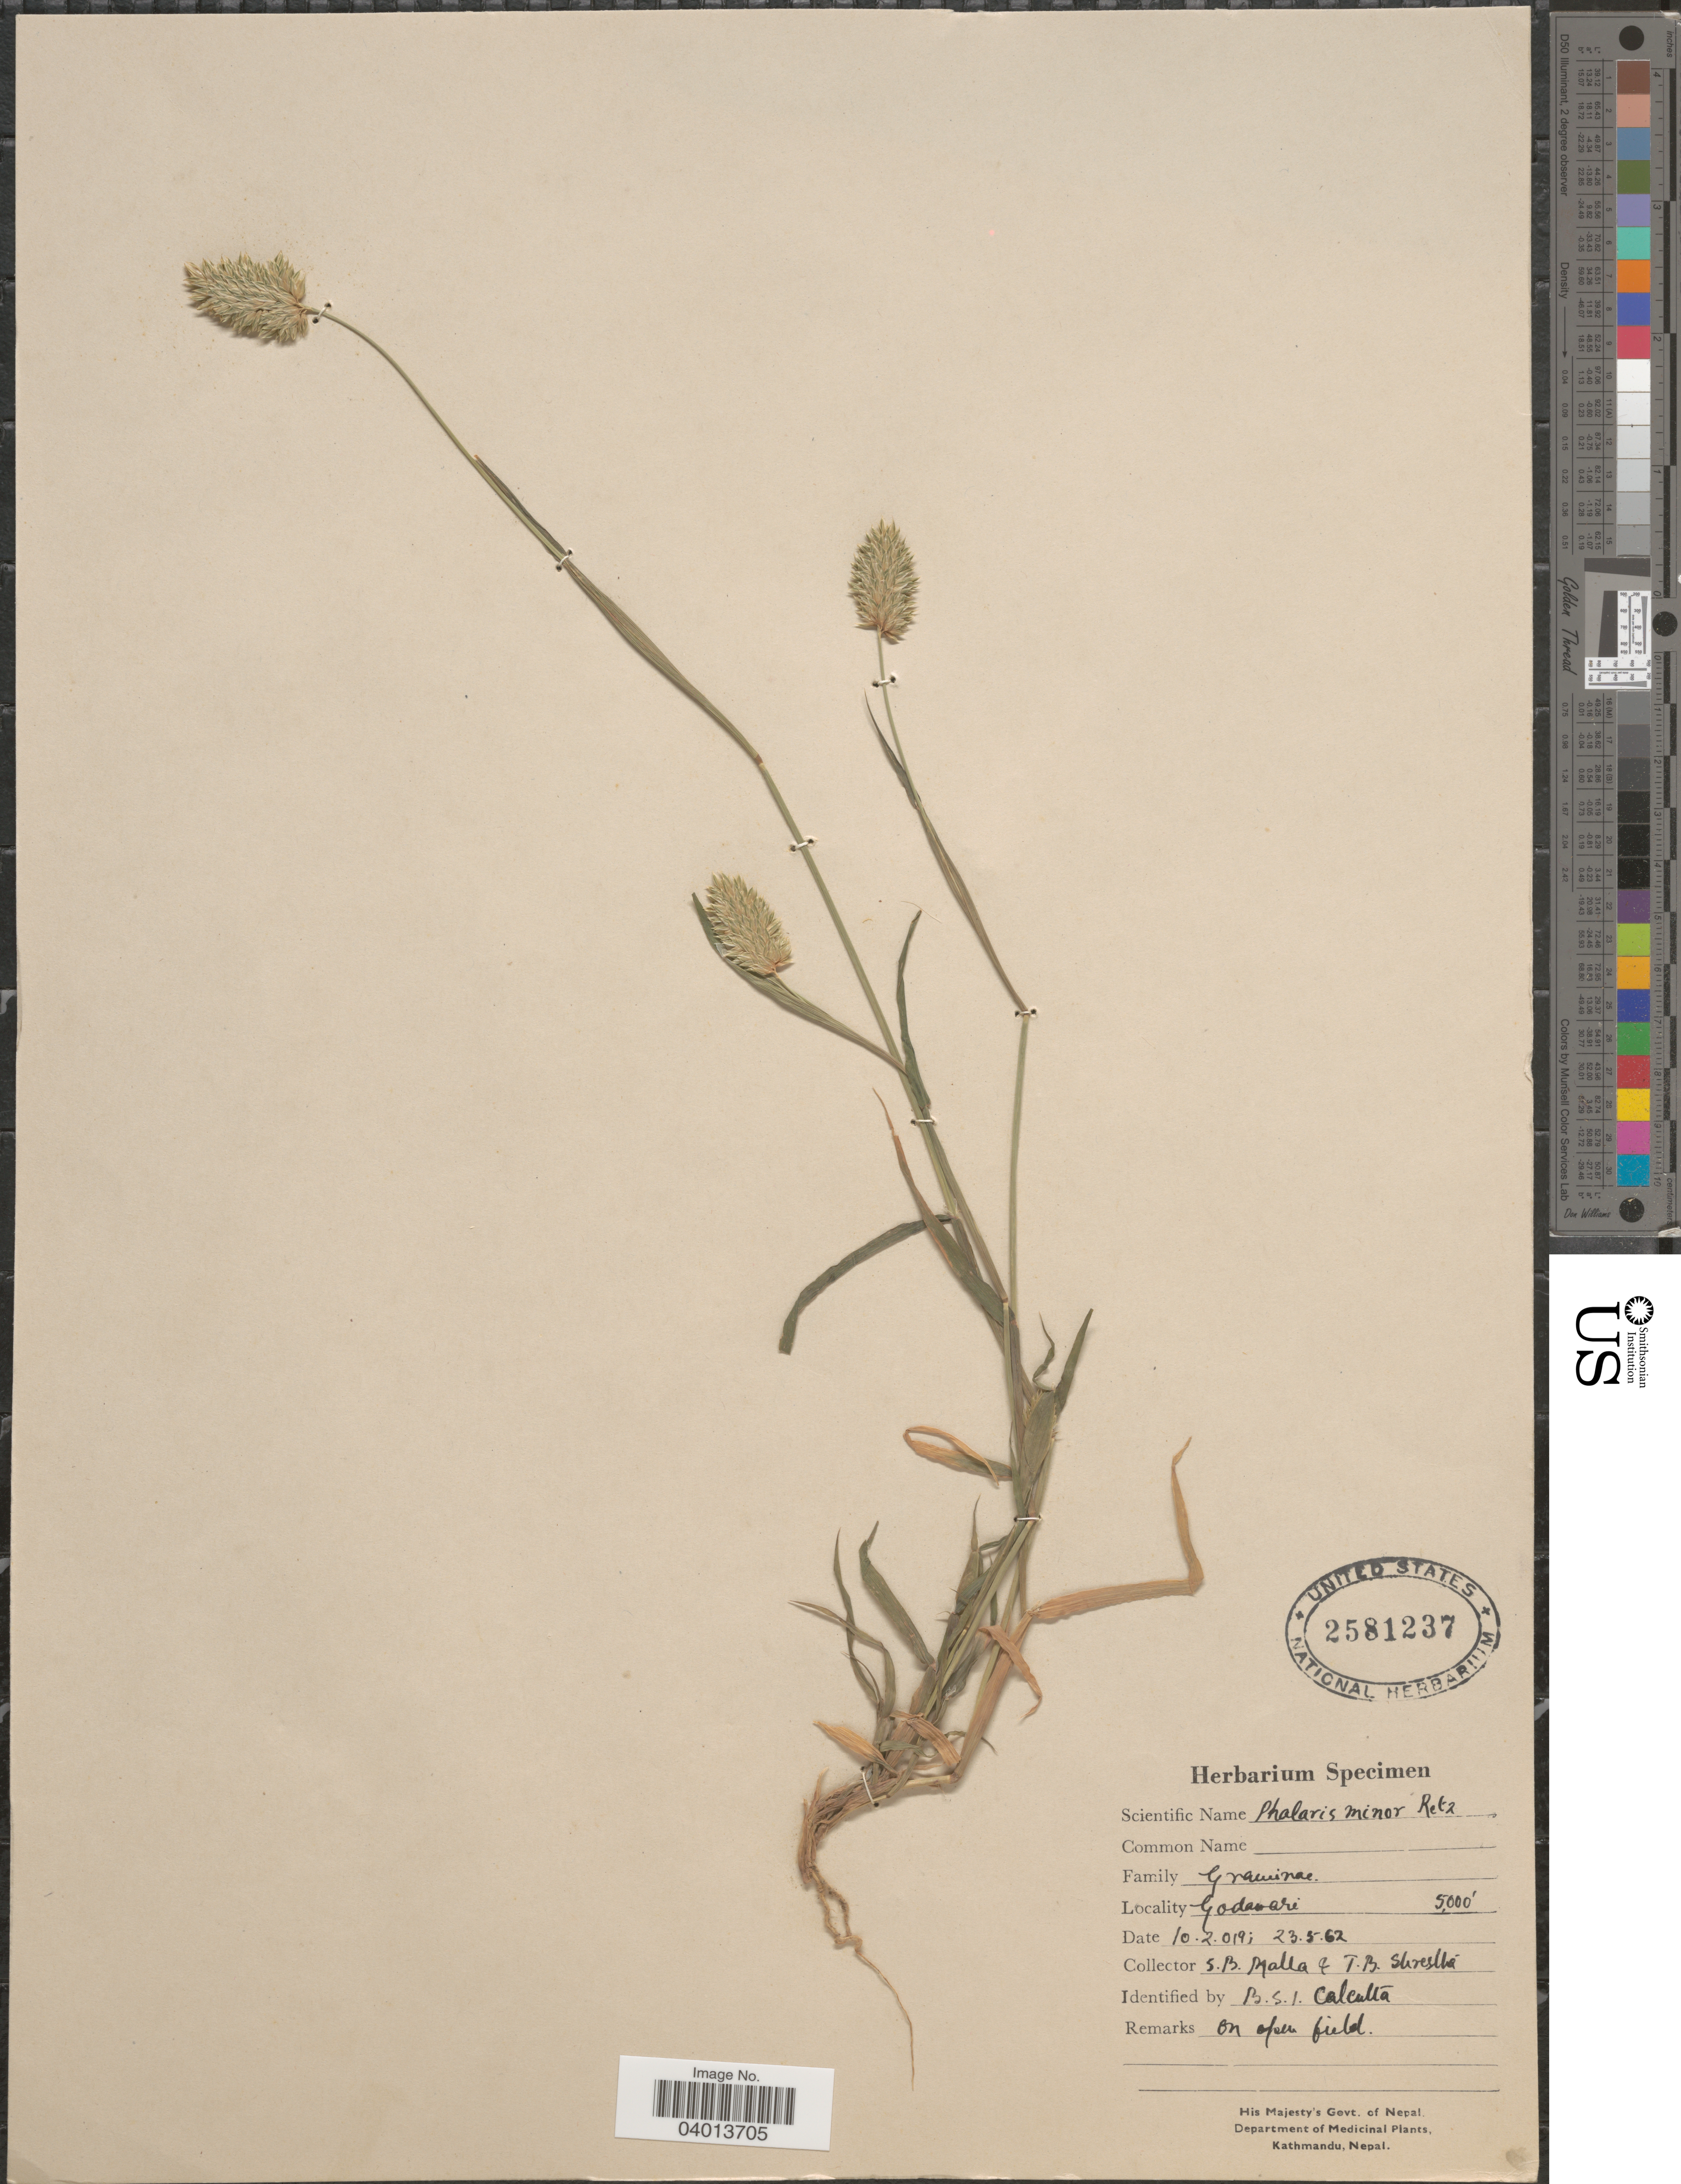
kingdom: Plantae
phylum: Tracheophyta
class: Liliopsida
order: Poales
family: Poaceae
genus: Phalaris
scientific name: Phalaris minor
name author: Retz.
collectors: S. Malla & T. B. Shrestha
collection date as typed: Transcribed d/m/y: 23/5/62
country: Nepal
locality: Godawari.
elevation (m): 1524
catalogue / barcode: US 2581237